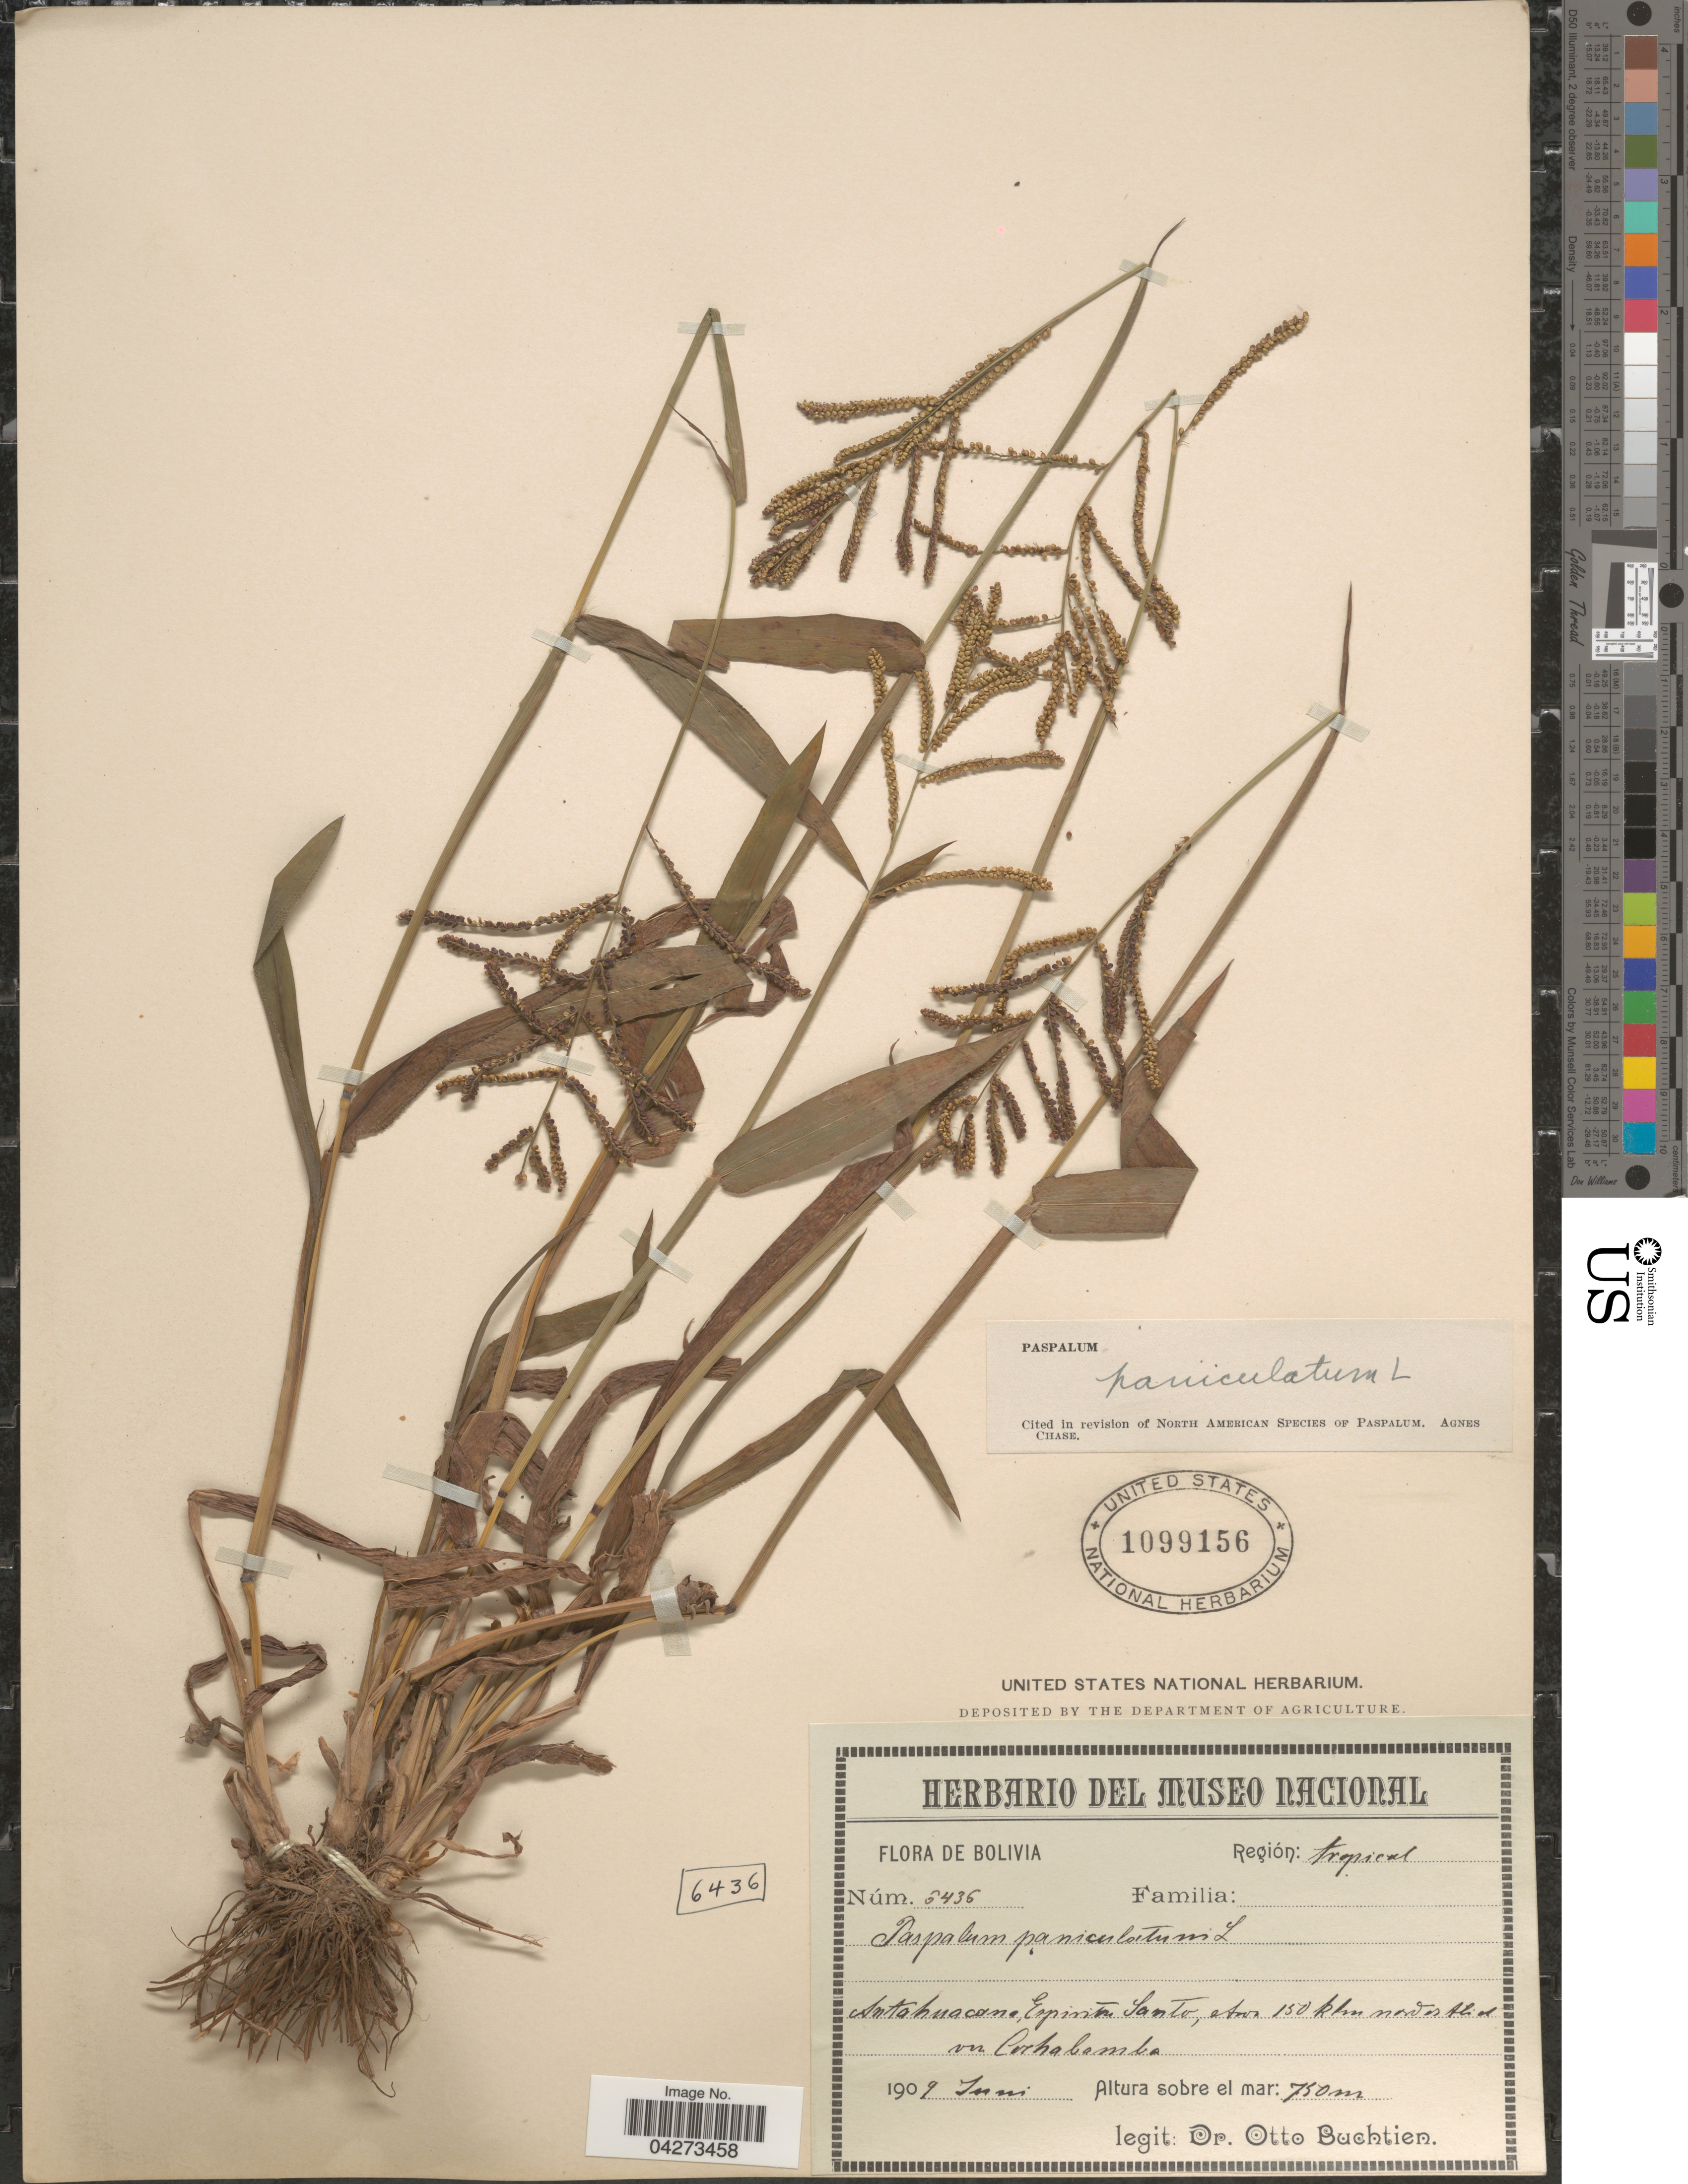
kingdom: Plantae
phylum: Tracheophyta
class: Liliopsida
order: Poales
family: Poaceae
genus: Paspalum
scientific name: Paspalum paniculatum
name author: L.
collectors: O. Buchtien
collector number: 6436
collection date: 1909-06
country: Bolivia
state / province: Cochabamba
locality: Región: tropical. Antahuacana, Espiritu Santo, anos150 klm nordostlich von Cochabamba.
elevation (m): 750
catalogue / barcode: US 1099156